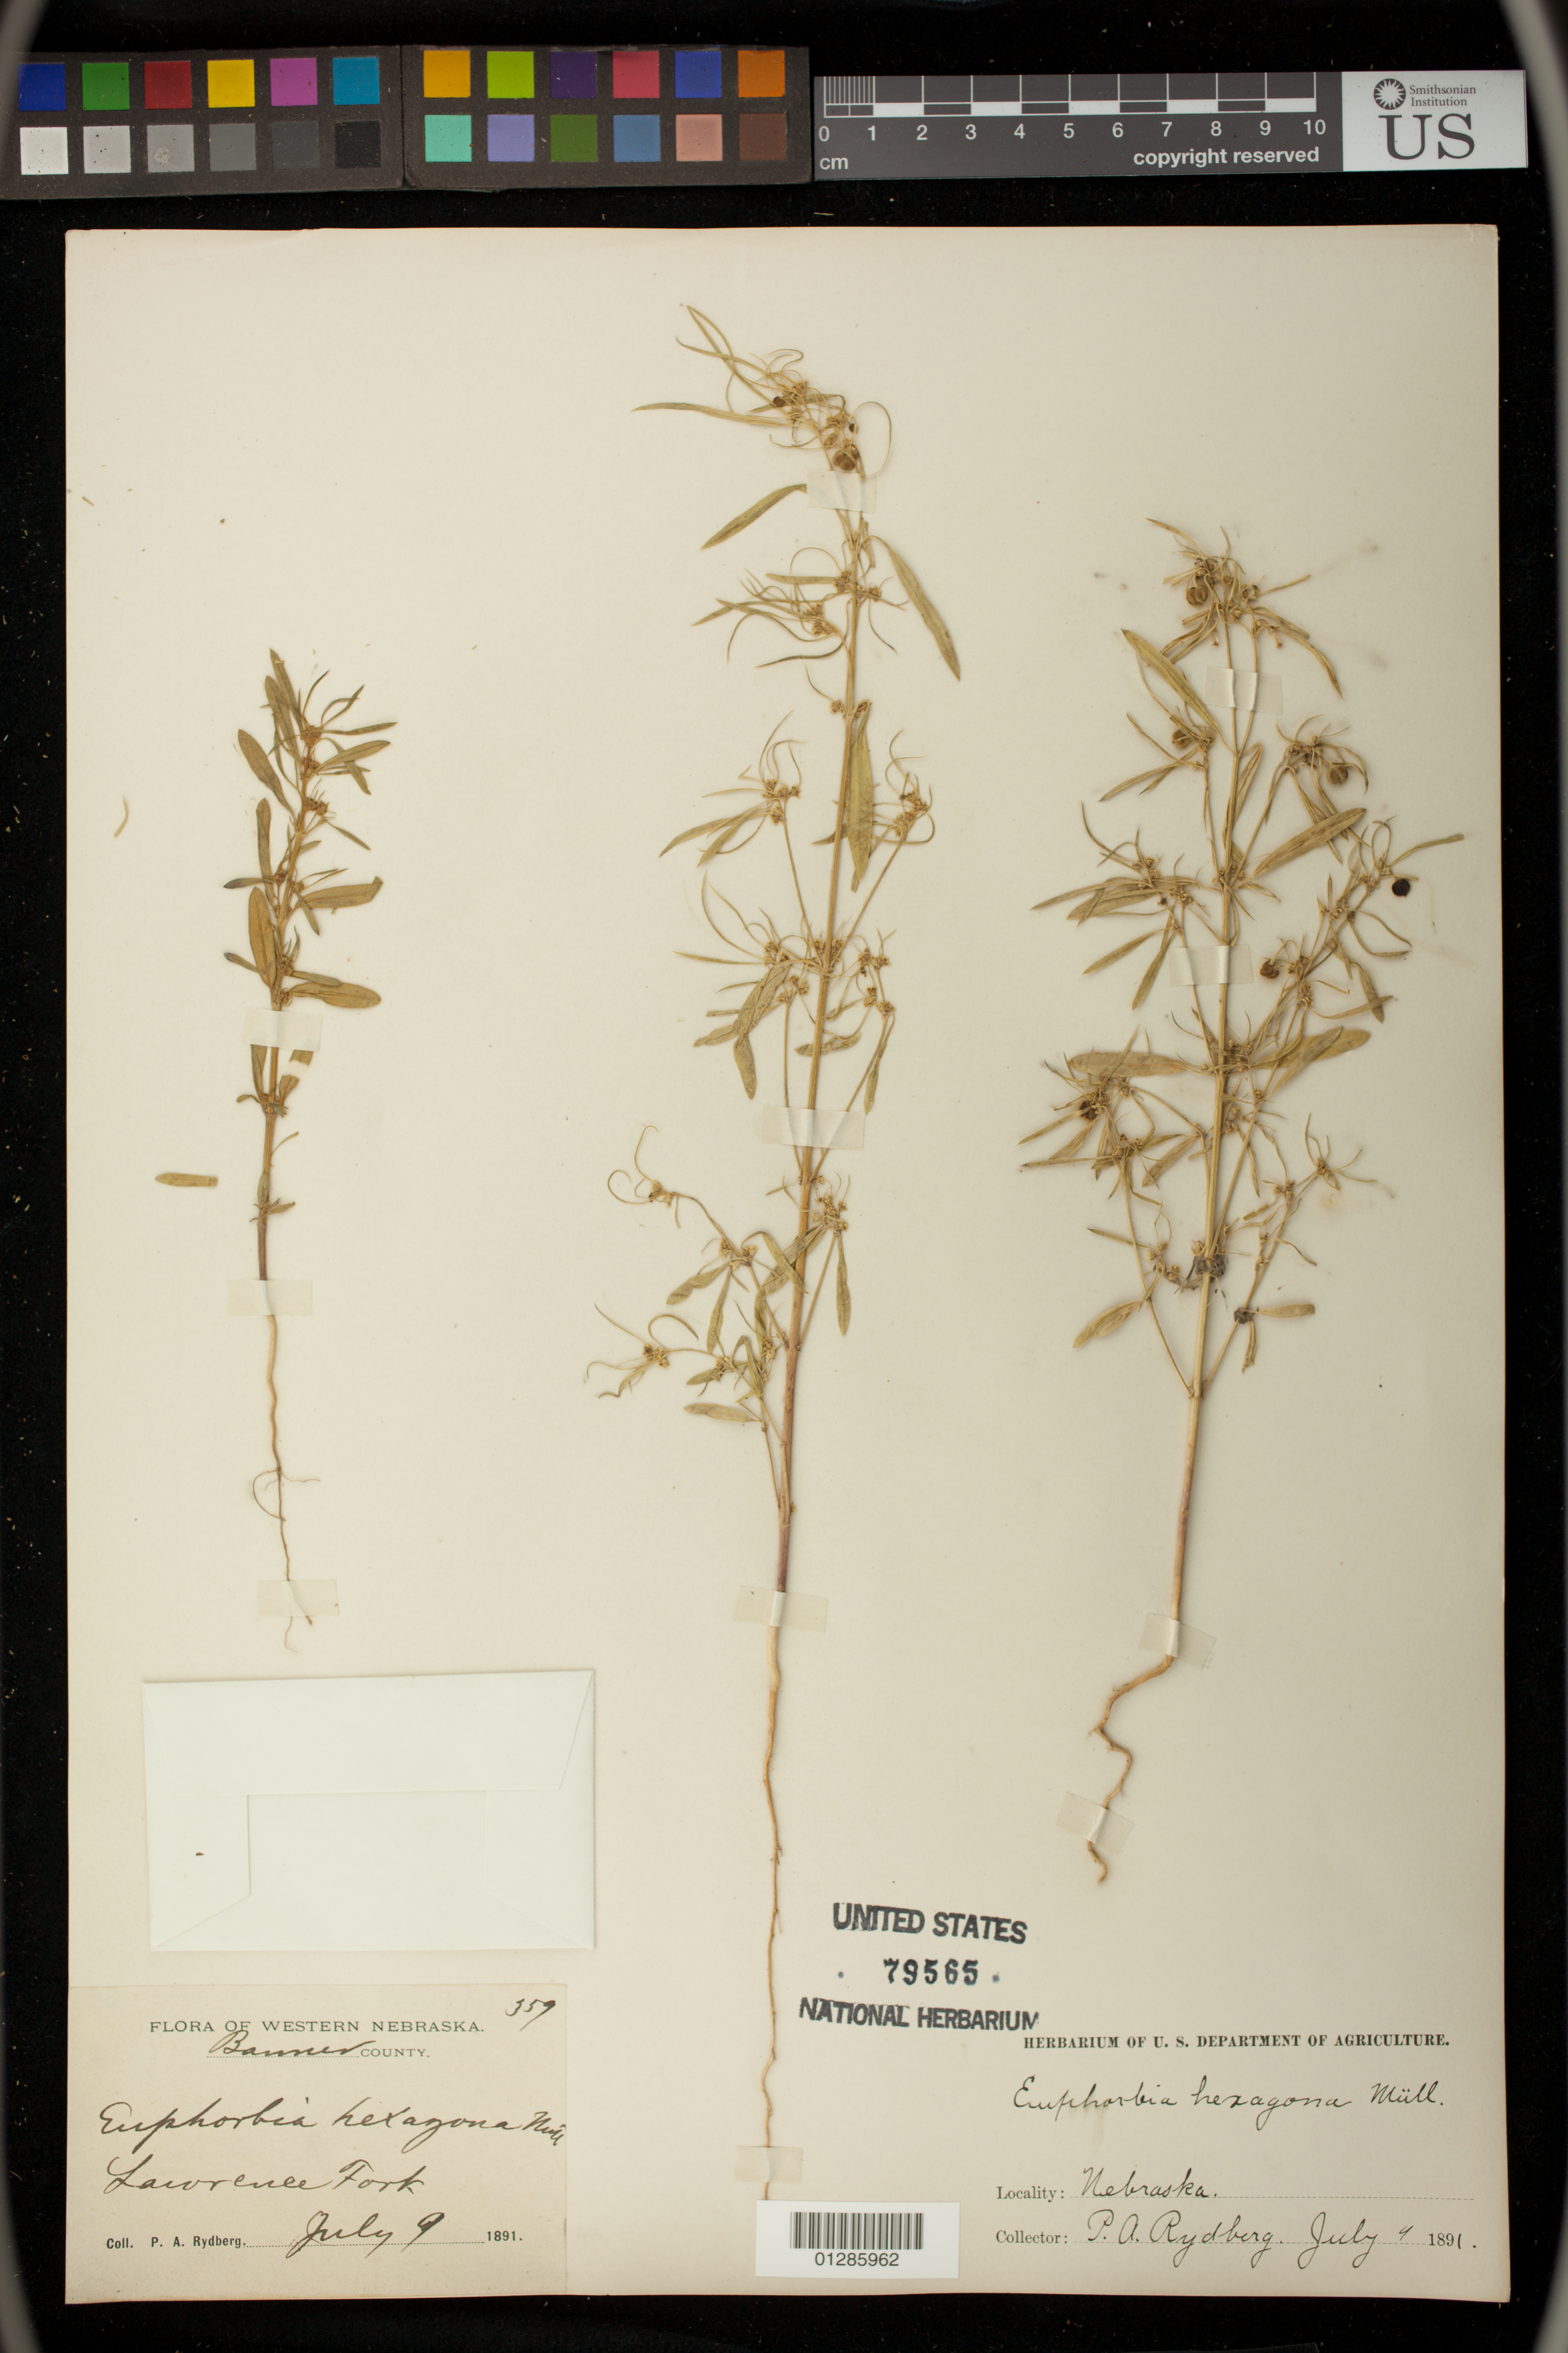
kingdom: Plantae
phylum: Tracheophyta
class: Magnoliopsida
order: Malpighiales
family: Euphorbiaceae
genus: Euphorbia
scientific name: Euphorbia hexagona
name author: Nutt. ex Spreng.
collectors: P. A. Rydberg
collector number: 359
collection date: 1891-07-09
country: United States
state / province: Nebraska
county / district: Banner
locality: Lawrence Fork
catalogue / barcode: US 79565